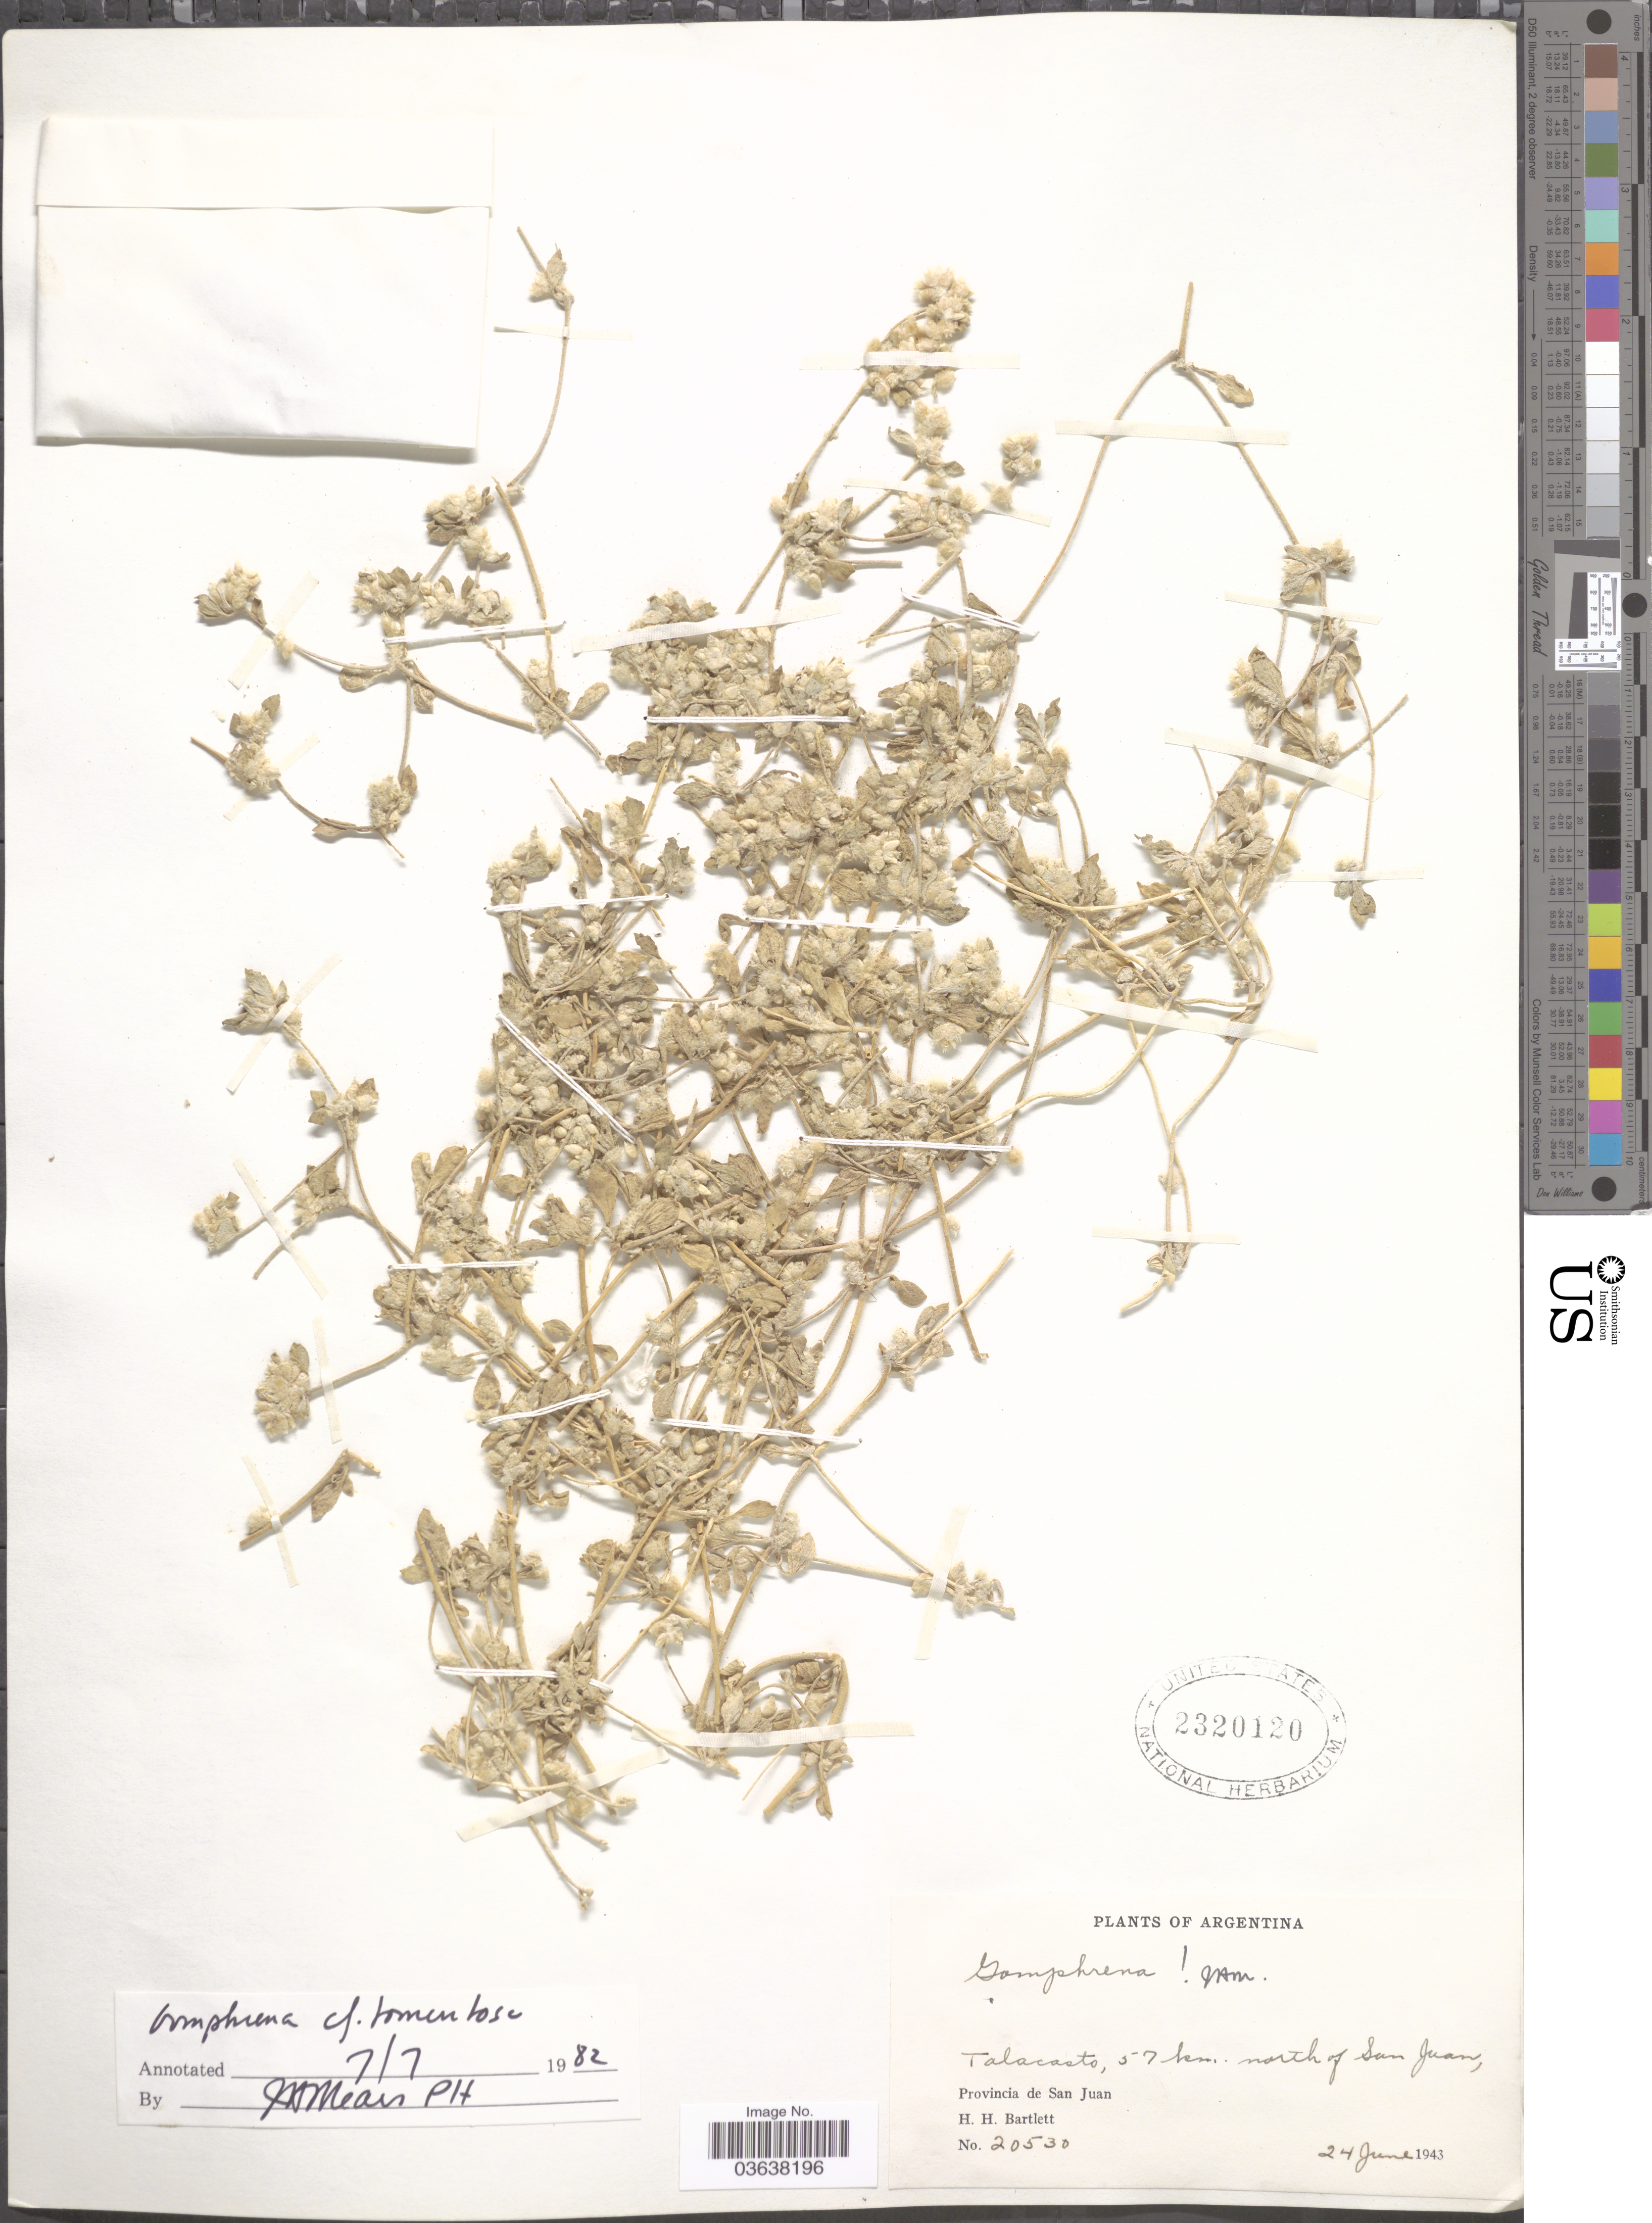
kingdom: Plantae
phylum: Tracheophyta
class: Magnoliopsida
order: Caryophyllales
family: Amaranthaceae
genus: Gomphrena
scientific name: Gomphrena tomentosa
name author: (Griseb.) R.E. Fr.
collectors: H. H. Bartlett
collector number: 20530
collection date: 1943-06-24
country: Argentina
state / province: San Juan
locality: Talacasto, 57 km., north of San Juan.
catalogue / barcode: US 2320120